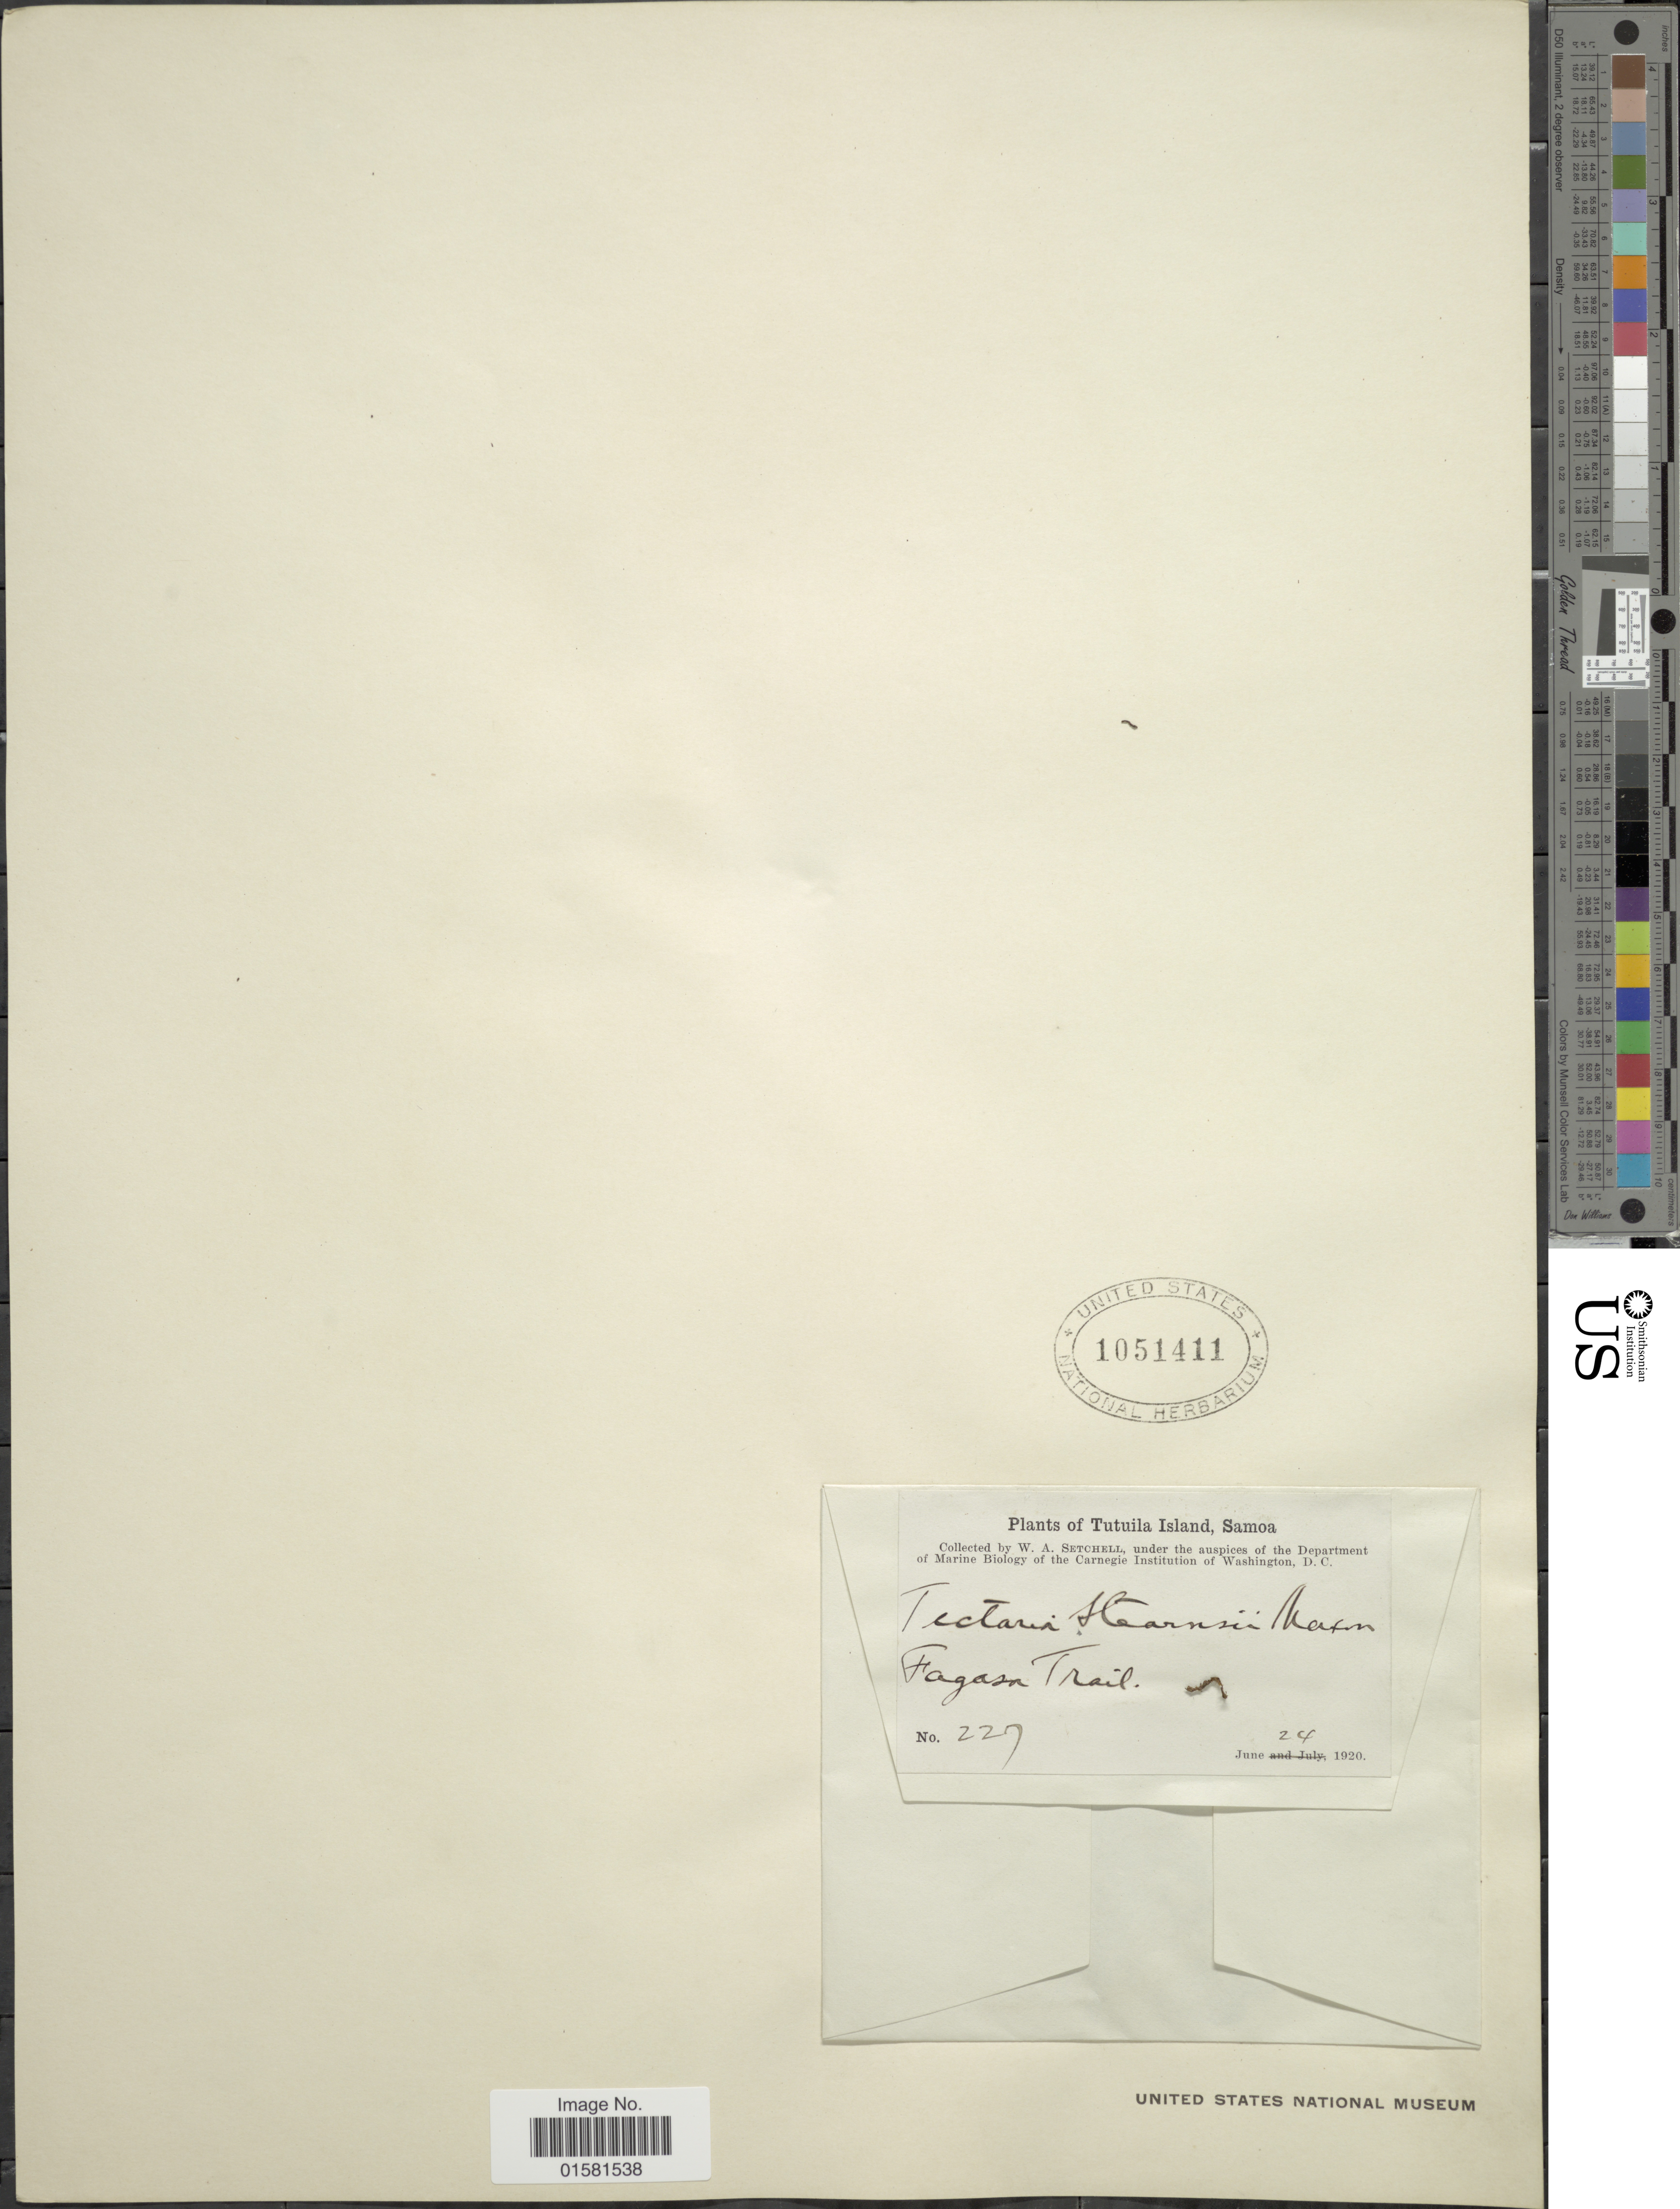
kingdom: Plantae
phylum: Tracheophyta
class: Polypodiopsida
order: Polypodiales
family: Tectariaceae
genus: Tectaria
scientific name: Tectaria stearnsii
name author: Maxon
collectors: W. Setchell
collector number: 227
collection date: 1920-06-24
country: American Samoa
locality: Tutuila Island, Samoa, Fagasa Trail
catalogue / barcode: US 1051411